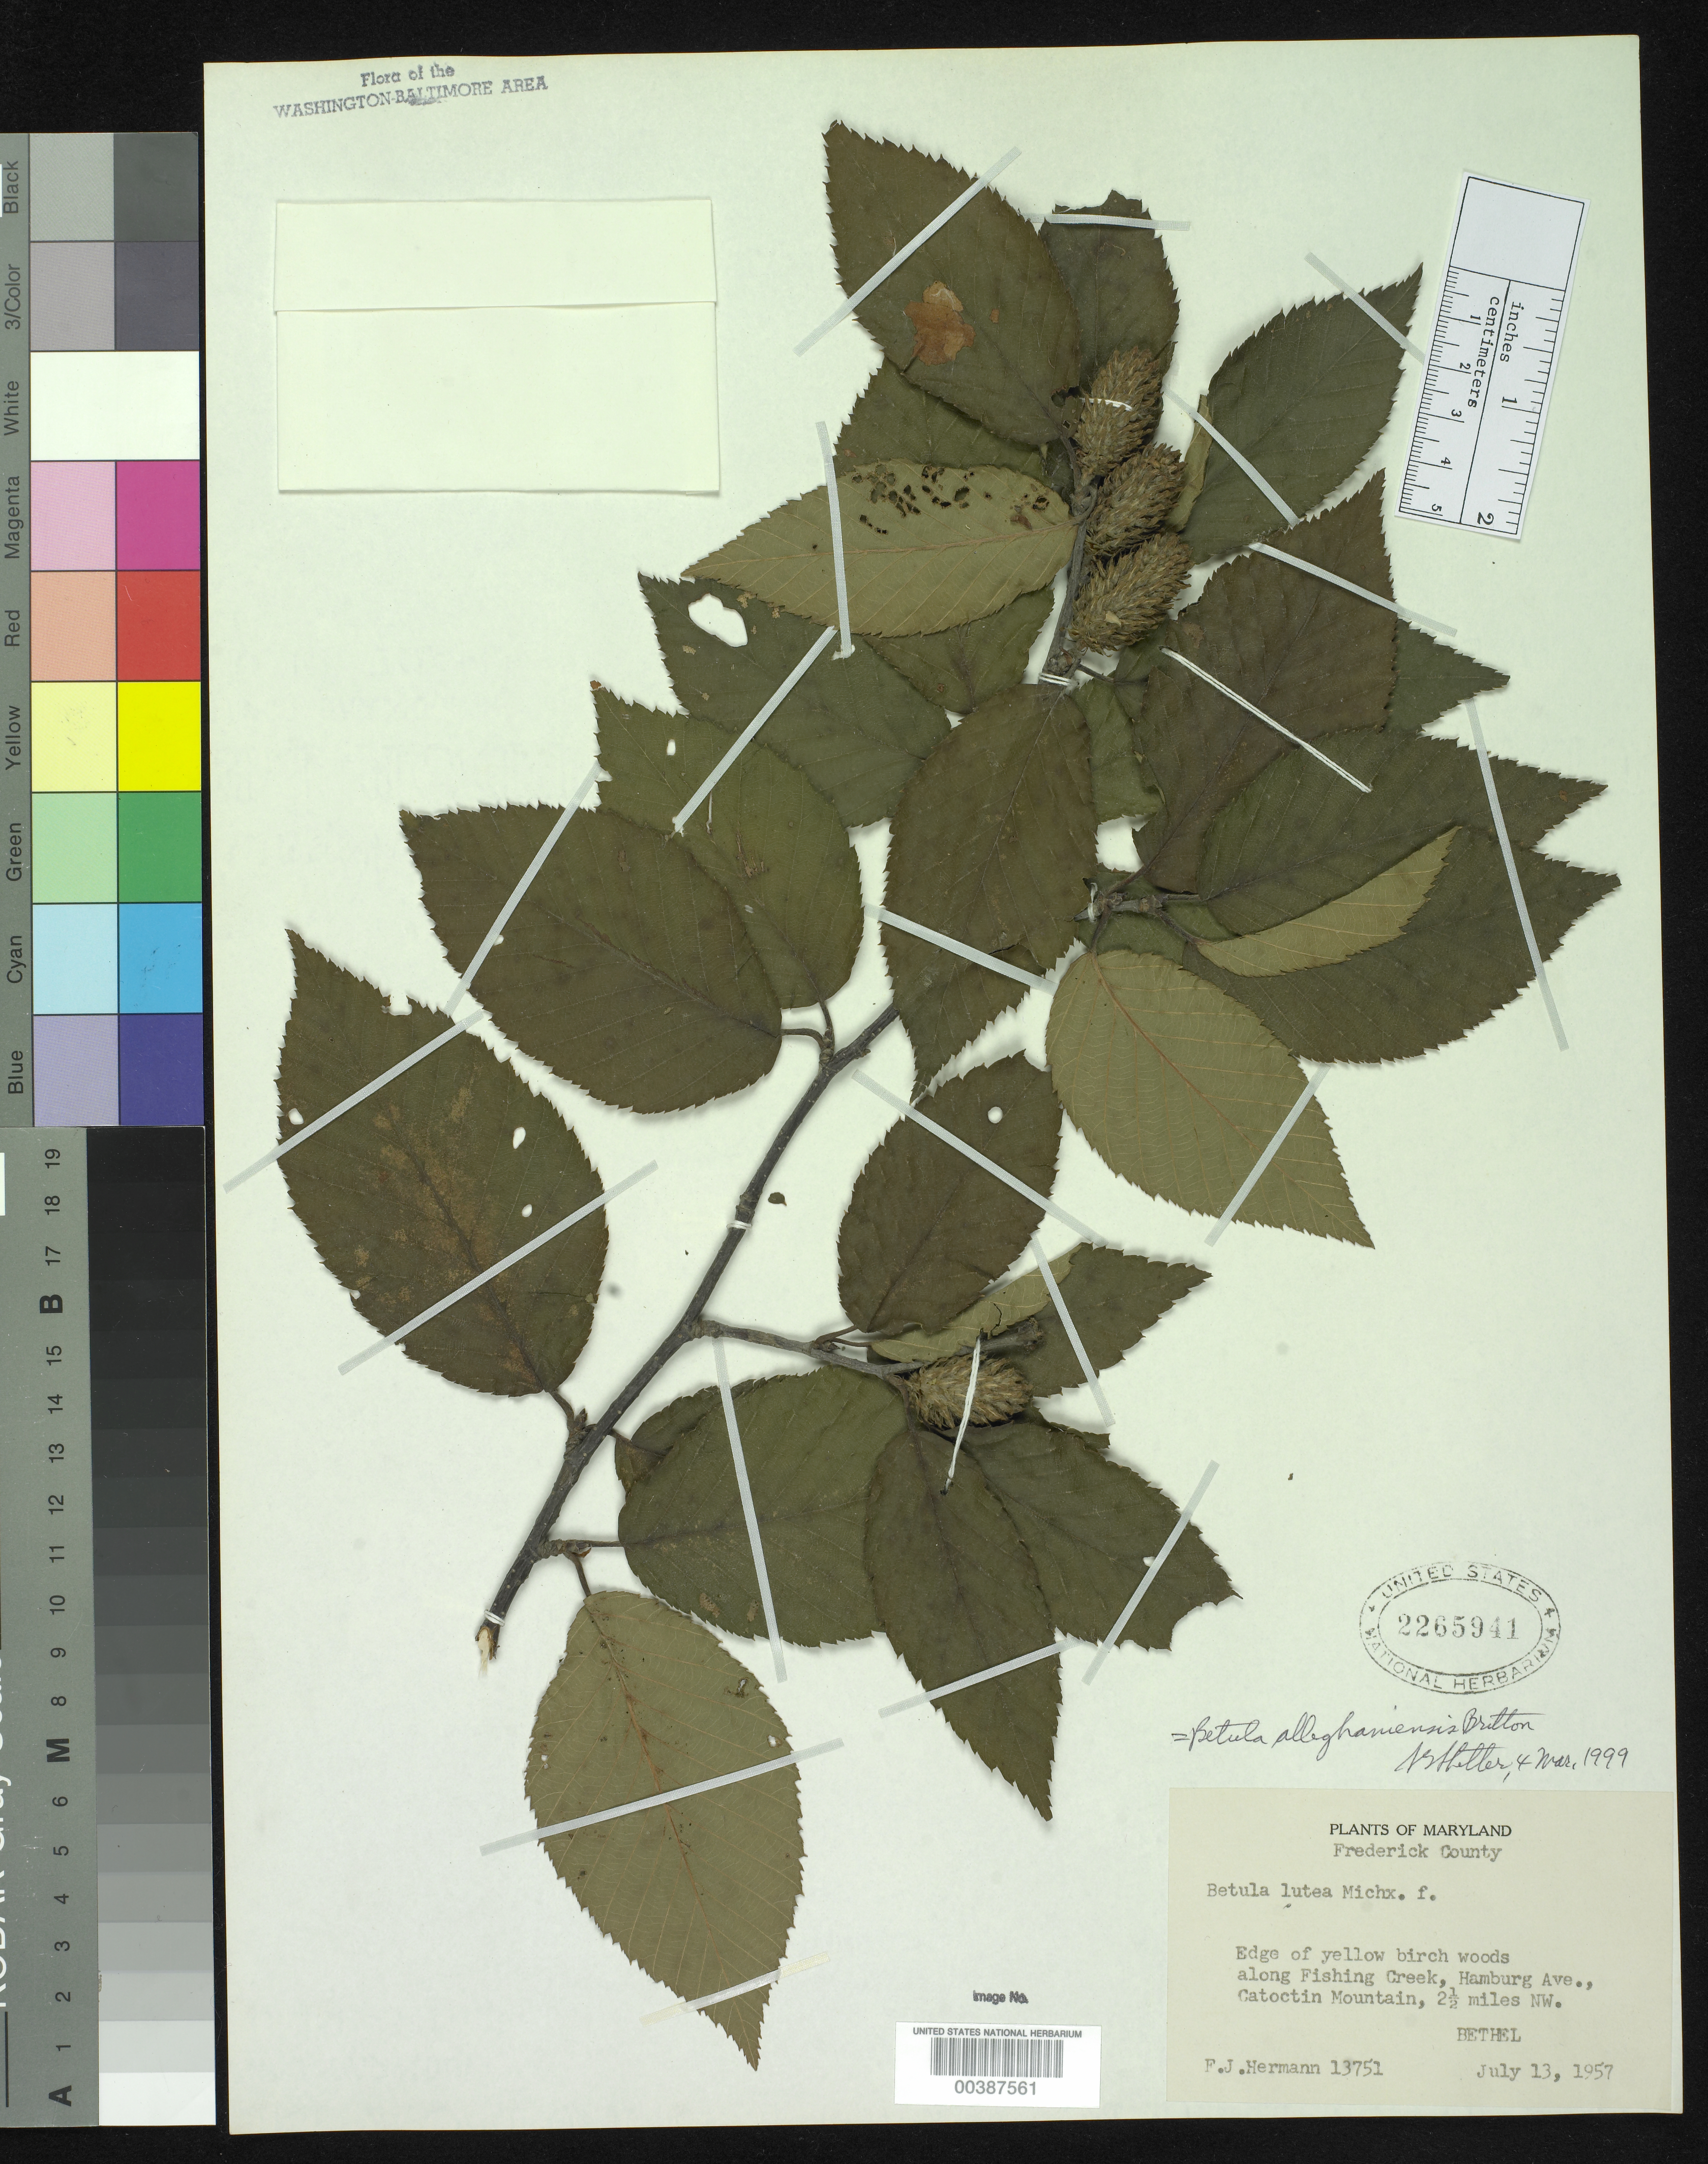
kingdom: Plantae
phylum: Tracheophyta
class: Magnoliopsida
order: Fagales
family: Betulaceae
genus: Betula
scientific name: Betula alleghaniensis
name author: Britton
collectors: F. J. Hermann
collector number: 13751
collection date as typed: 13 Jul 1957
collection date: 1957-07-13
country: United States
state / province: Maryland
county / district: Frederick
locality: Fishing Creek, Hamburg Avenue, Catoctin Mountain, northwest of Bethel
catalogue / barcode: US 2265941